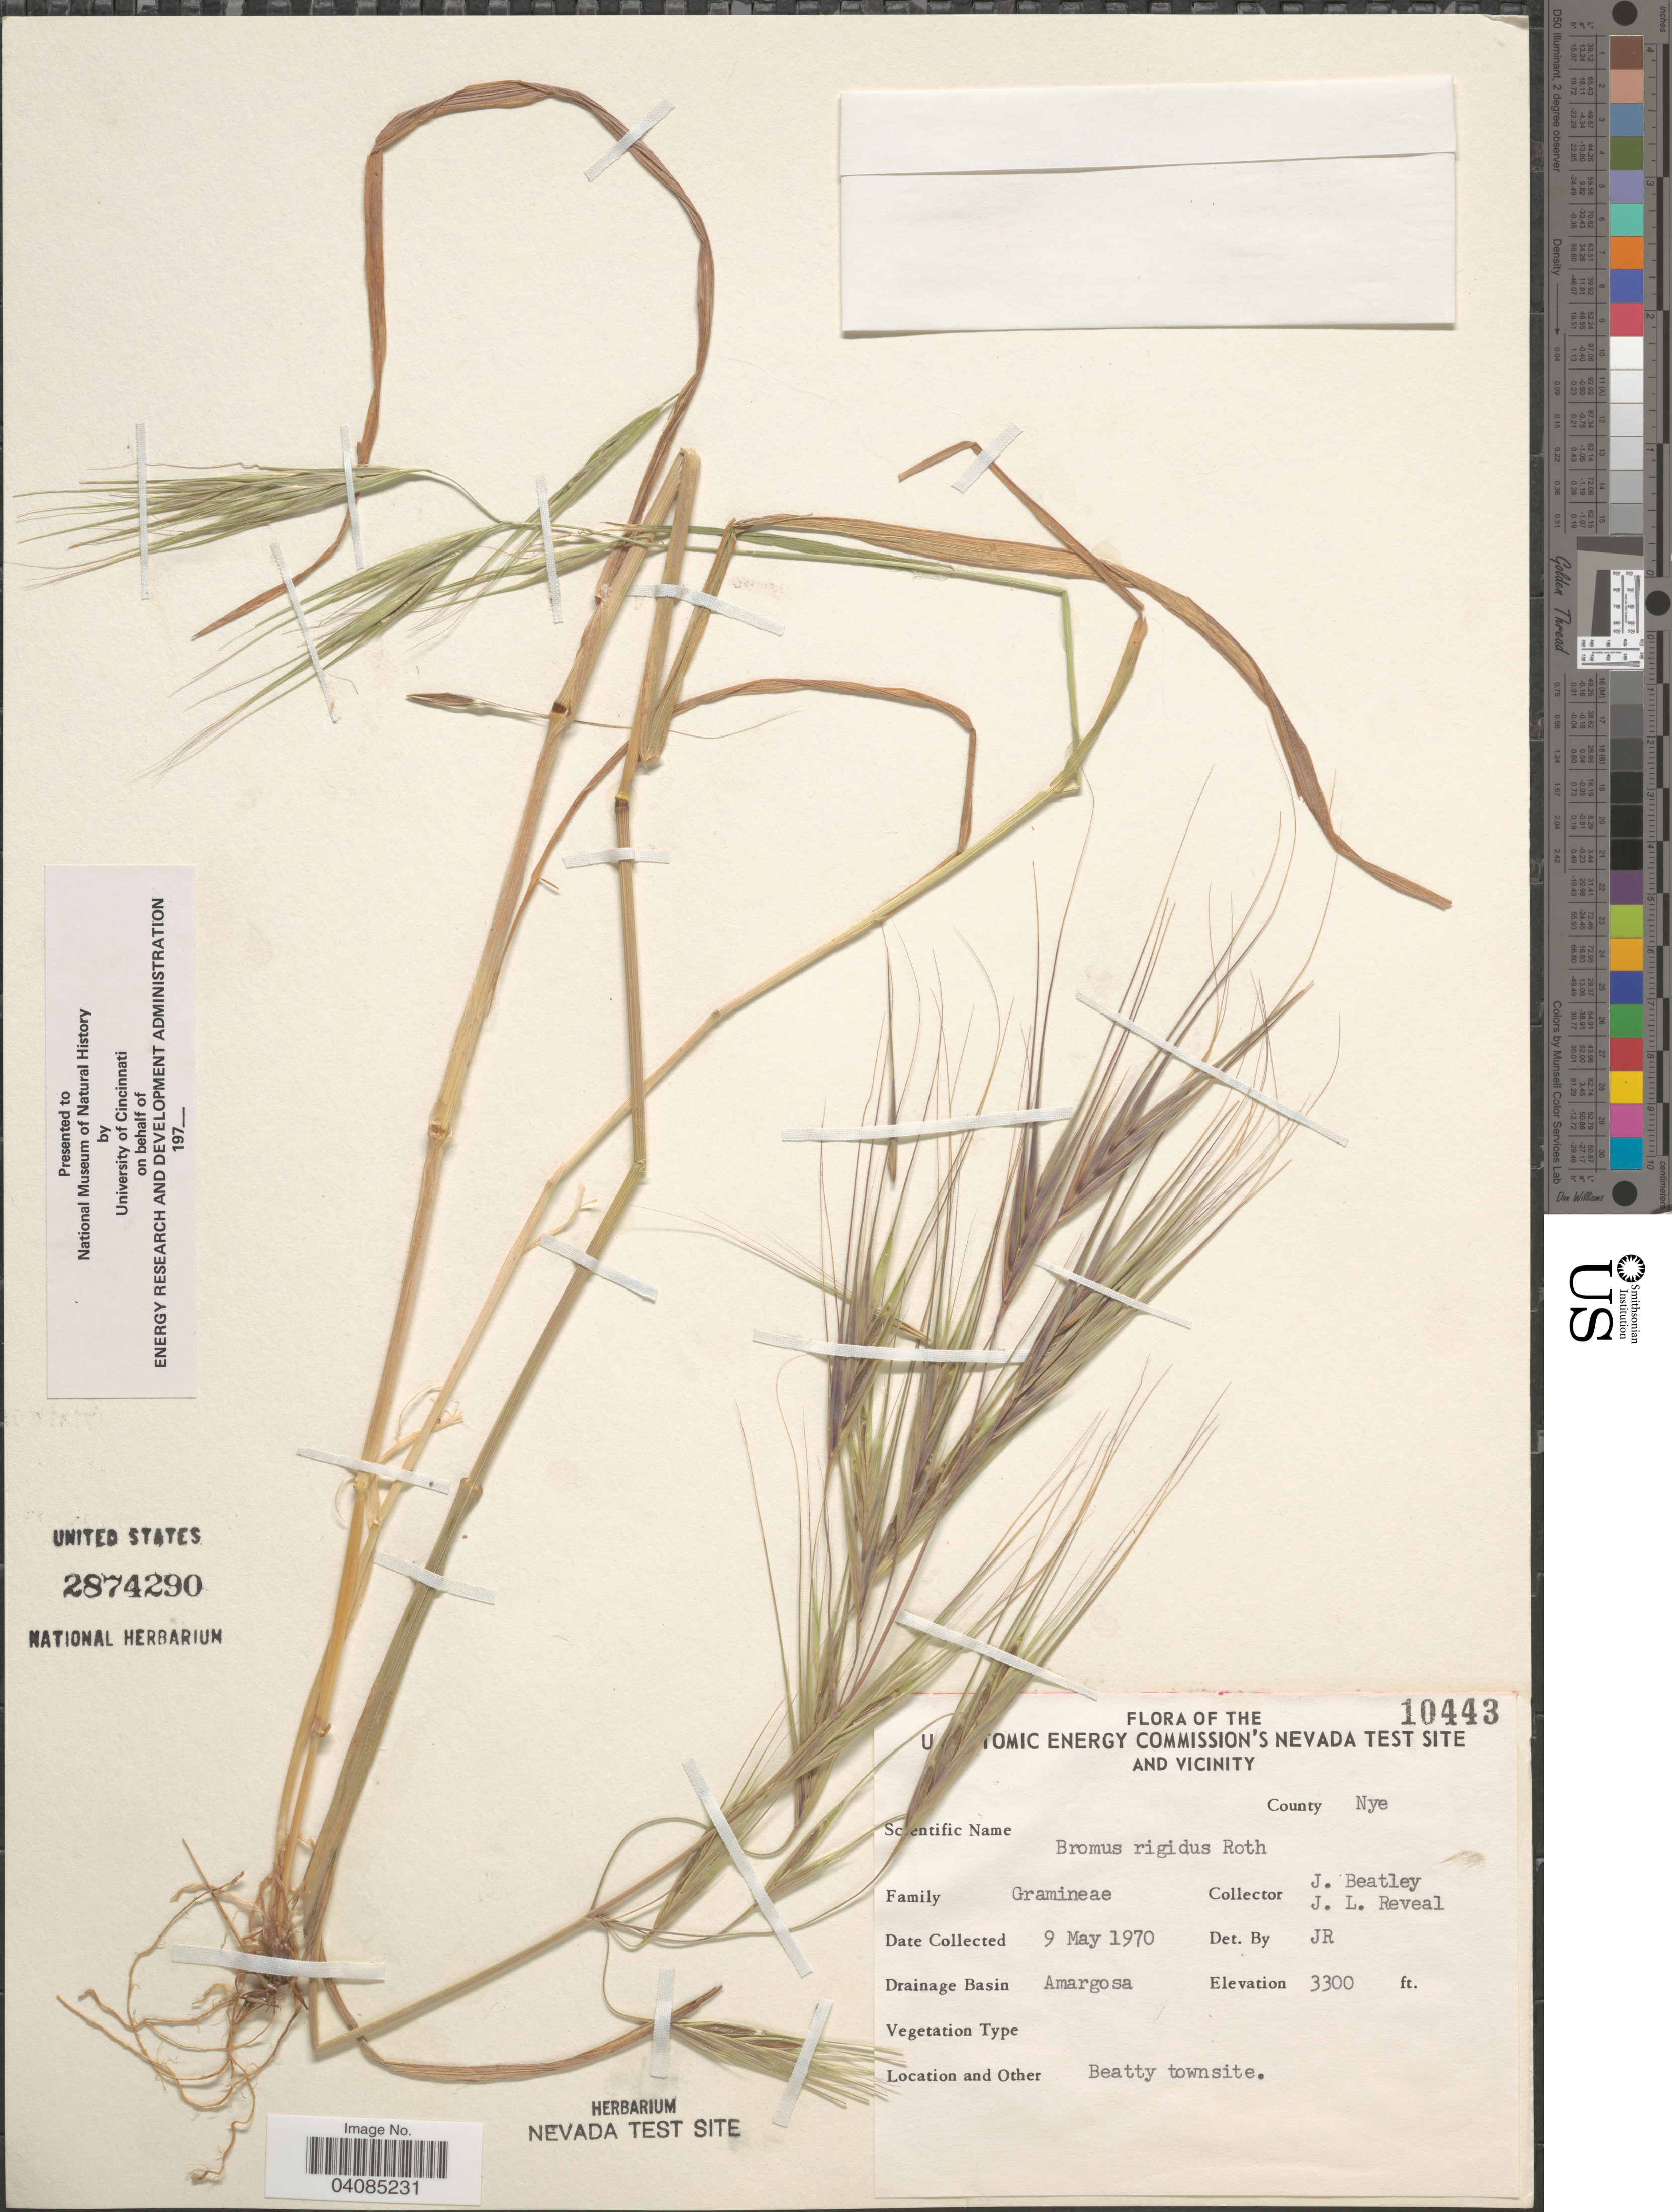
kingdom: Plantae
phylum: Tracheophyta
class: Liliopsida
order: Poales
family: Poaceae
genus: Bromus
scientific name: Bromus rigidus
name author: Roth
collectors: J. C. Beatley & J. L. Reveal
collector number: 10443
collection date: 1970-05-09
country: United States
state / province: Nevada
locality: The U. S. Atomic Energy Commission's Nevada Test Site and Vicinity. County Nye. Drainage Basin Amargosa. Beatty townsite.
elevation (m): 1006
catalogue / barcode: US 2874290